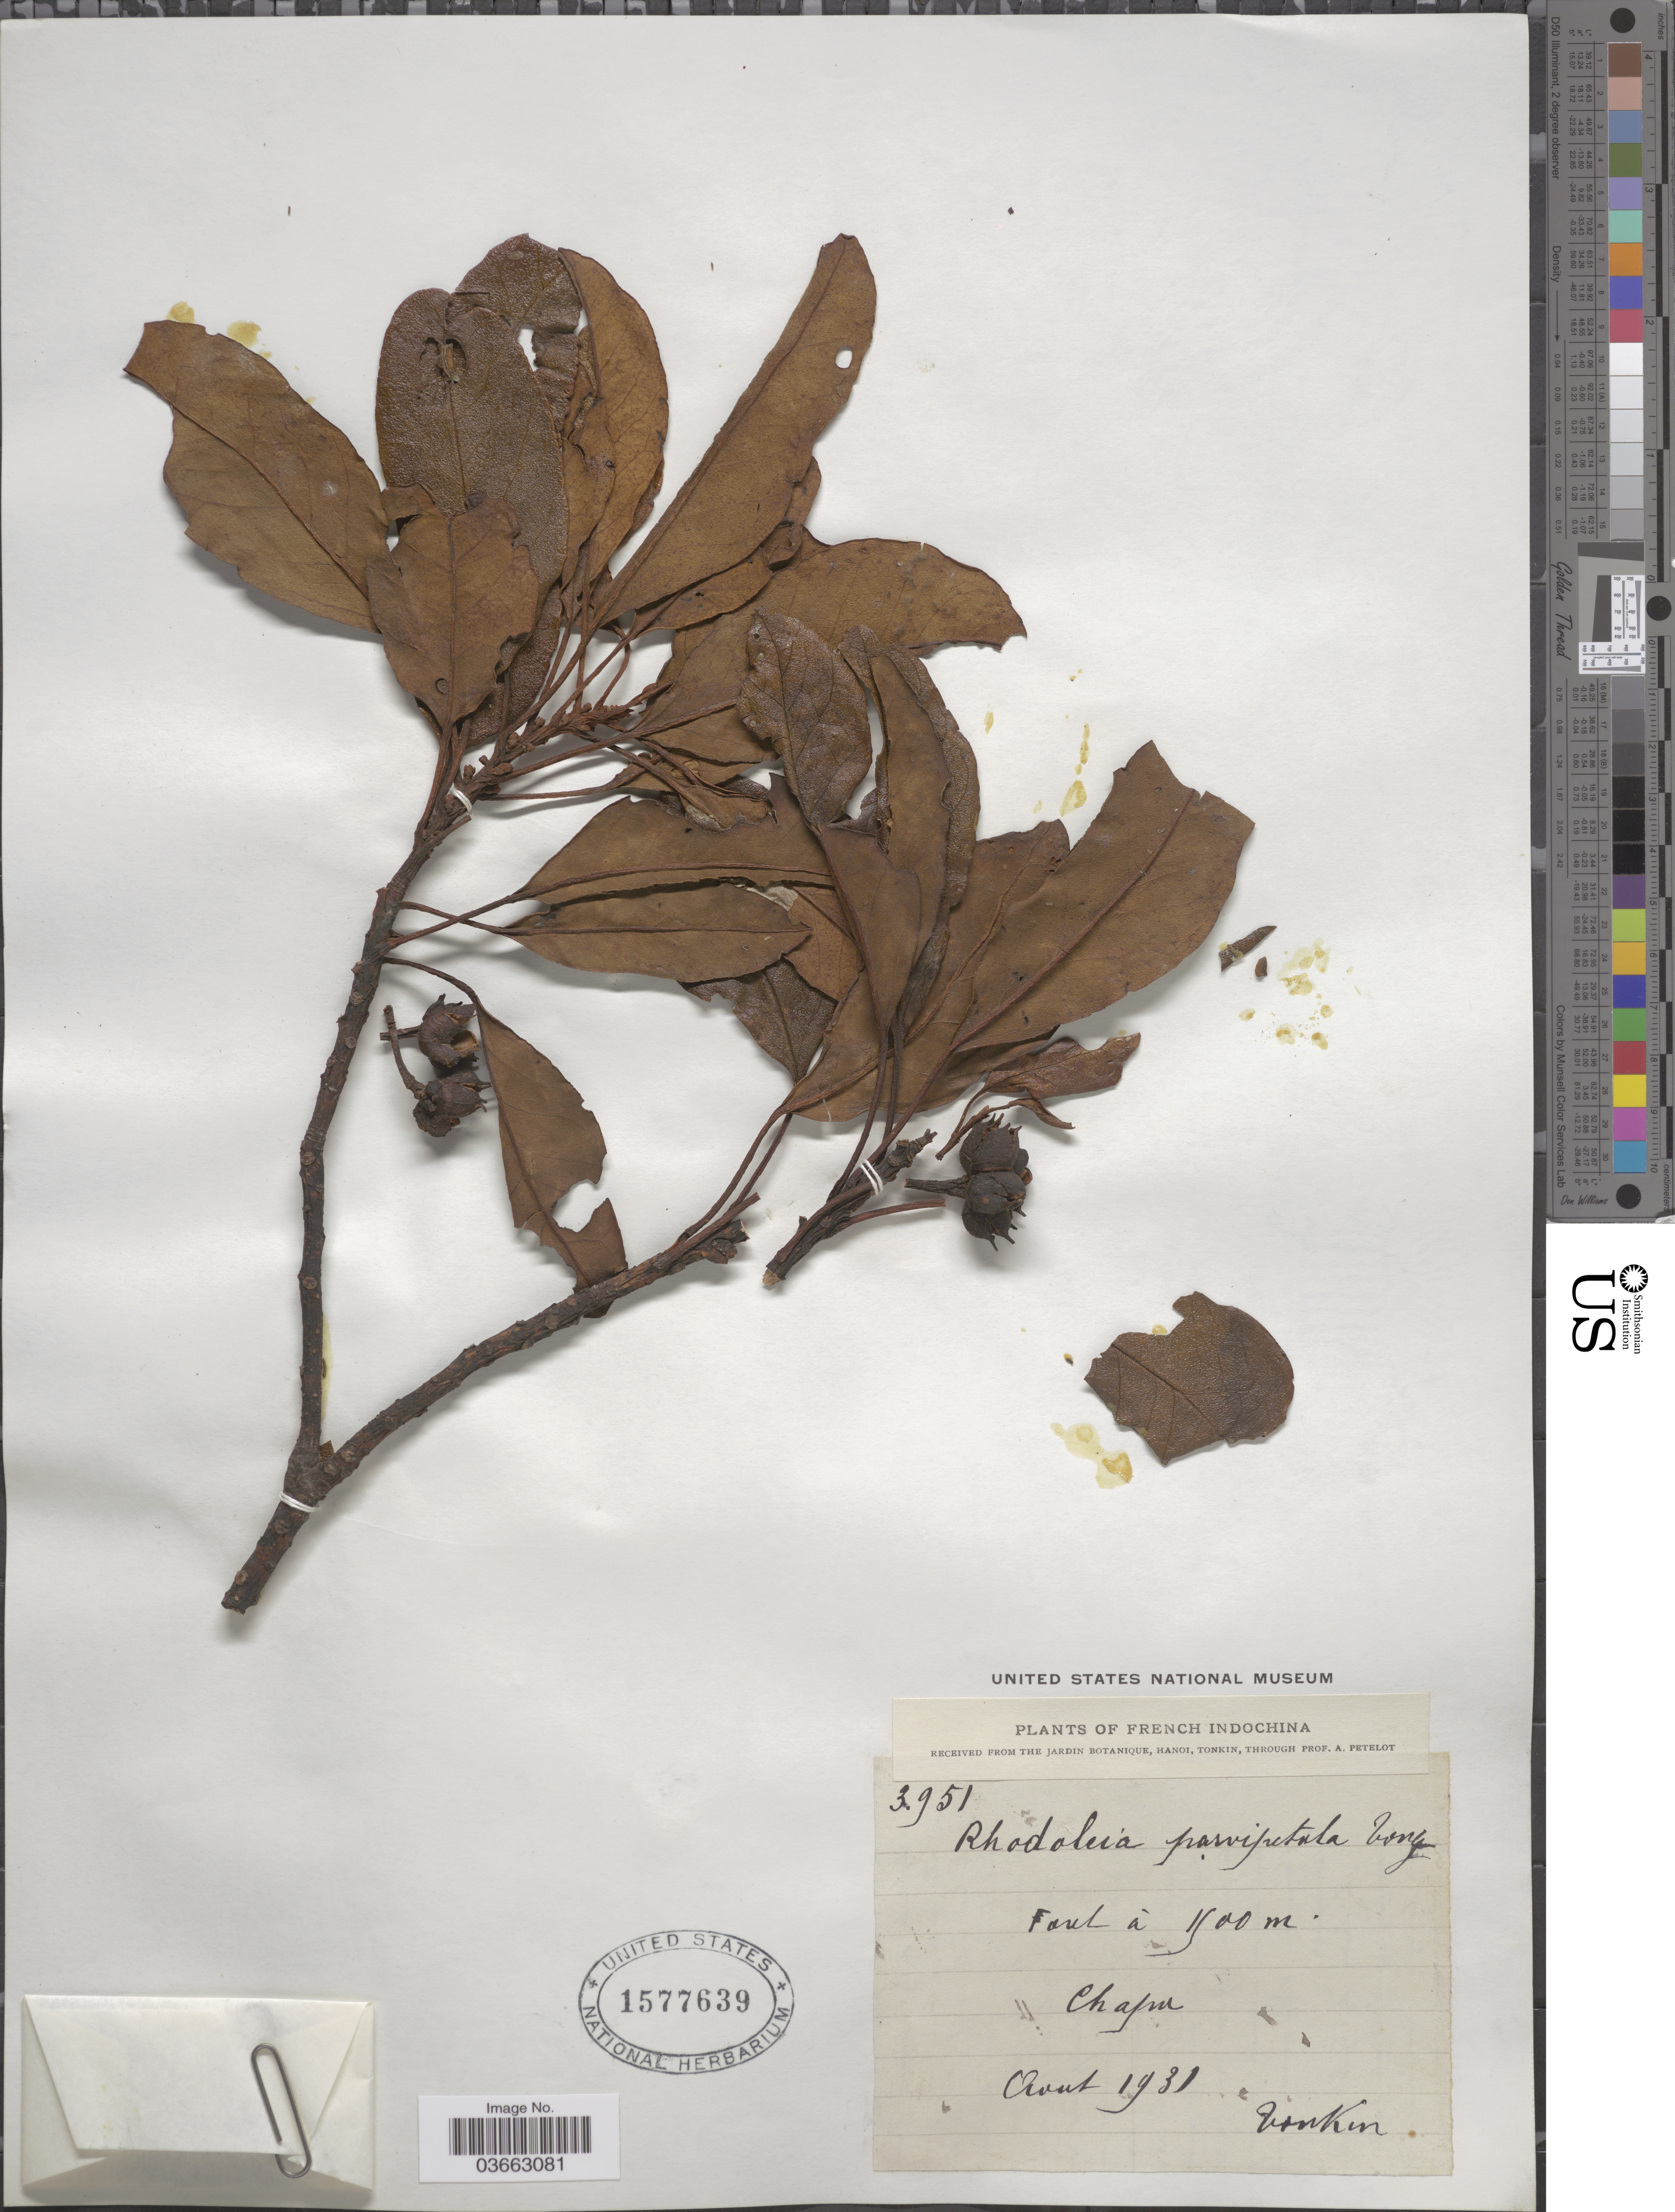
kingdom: Plantae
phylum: Tracheophyta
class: Magnoliopsida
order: Saxifragales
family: Hamamelidaceae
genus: Rhodoleia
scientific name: Rhodoleia parvipetala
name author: Tong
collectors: A. Petelot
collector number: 3951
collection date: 1931-08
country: Vietnam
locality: French Indochina. Chapa.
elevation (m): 1500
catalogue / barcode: US 1577639